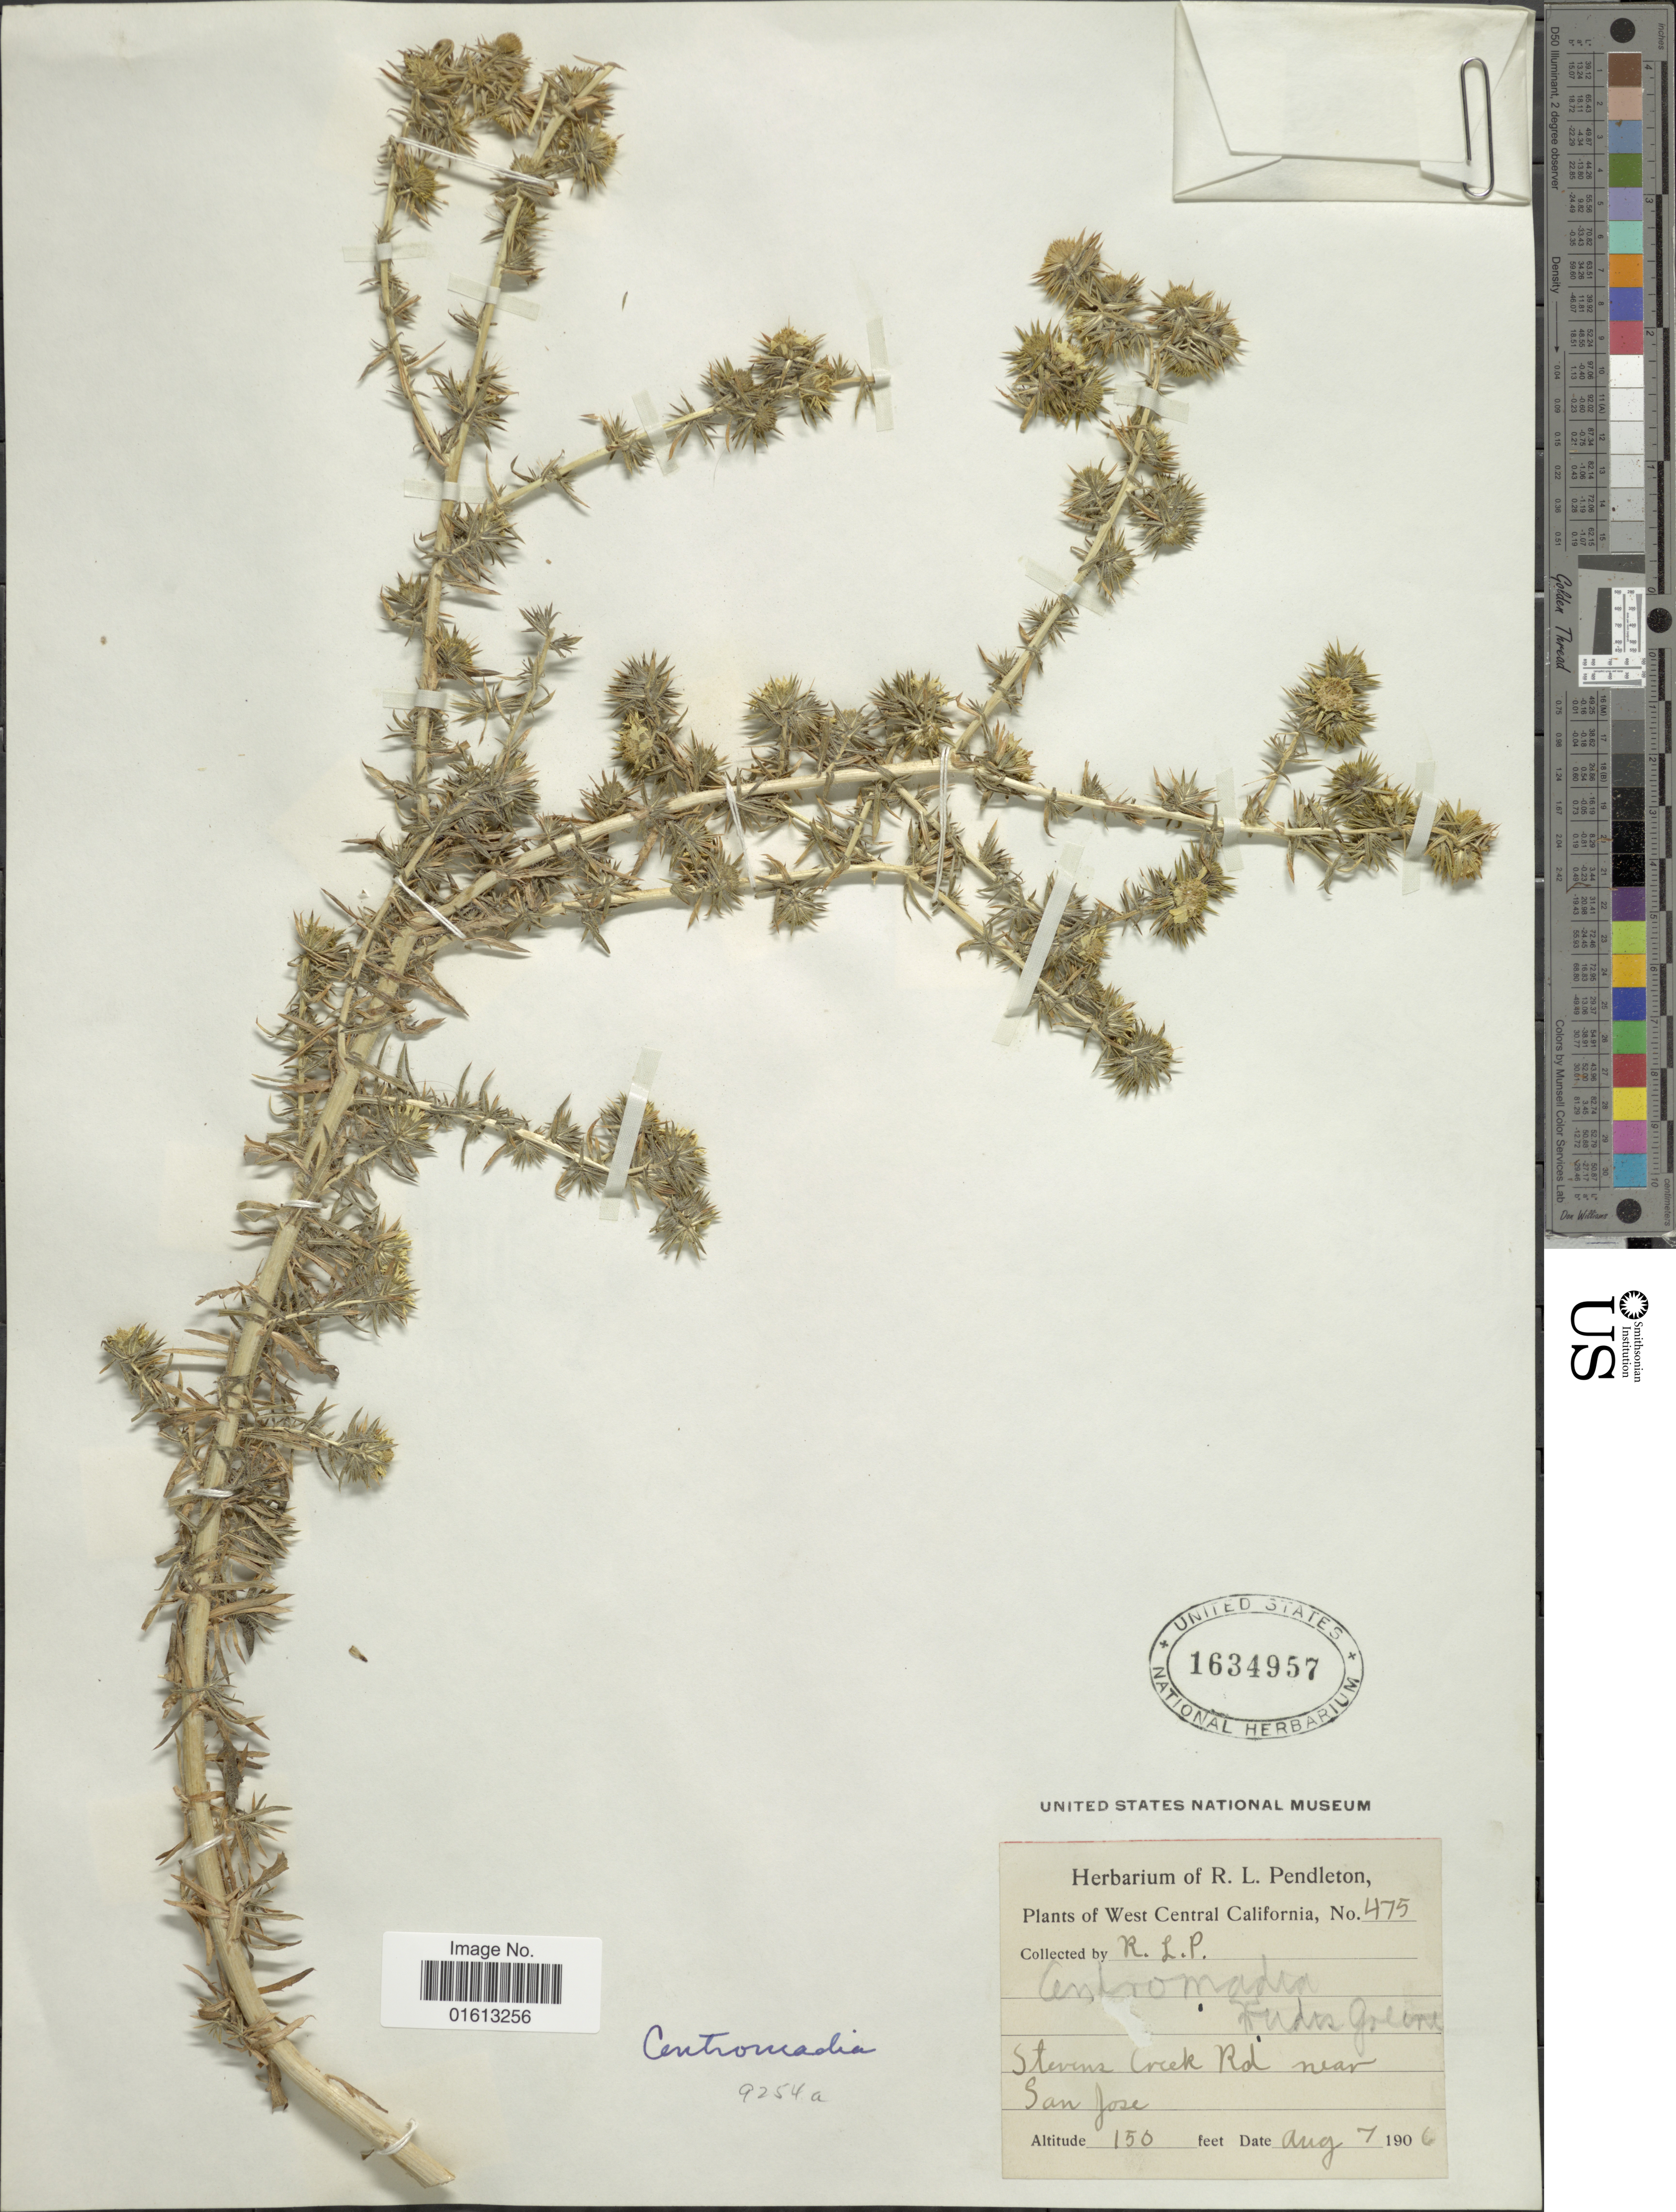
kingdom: Plantae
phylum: Tracheophyta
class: Magnoliopsida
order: Asterales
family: Asteraceae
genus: Hemizonia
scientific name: Hemizonia sp.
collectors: R. Pendleton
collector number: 475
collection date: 1906-08-07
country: United States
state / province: California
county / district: Santa Clara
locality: West Central California, Stevens Creek Rd near San Jose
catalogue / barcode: US 1634957